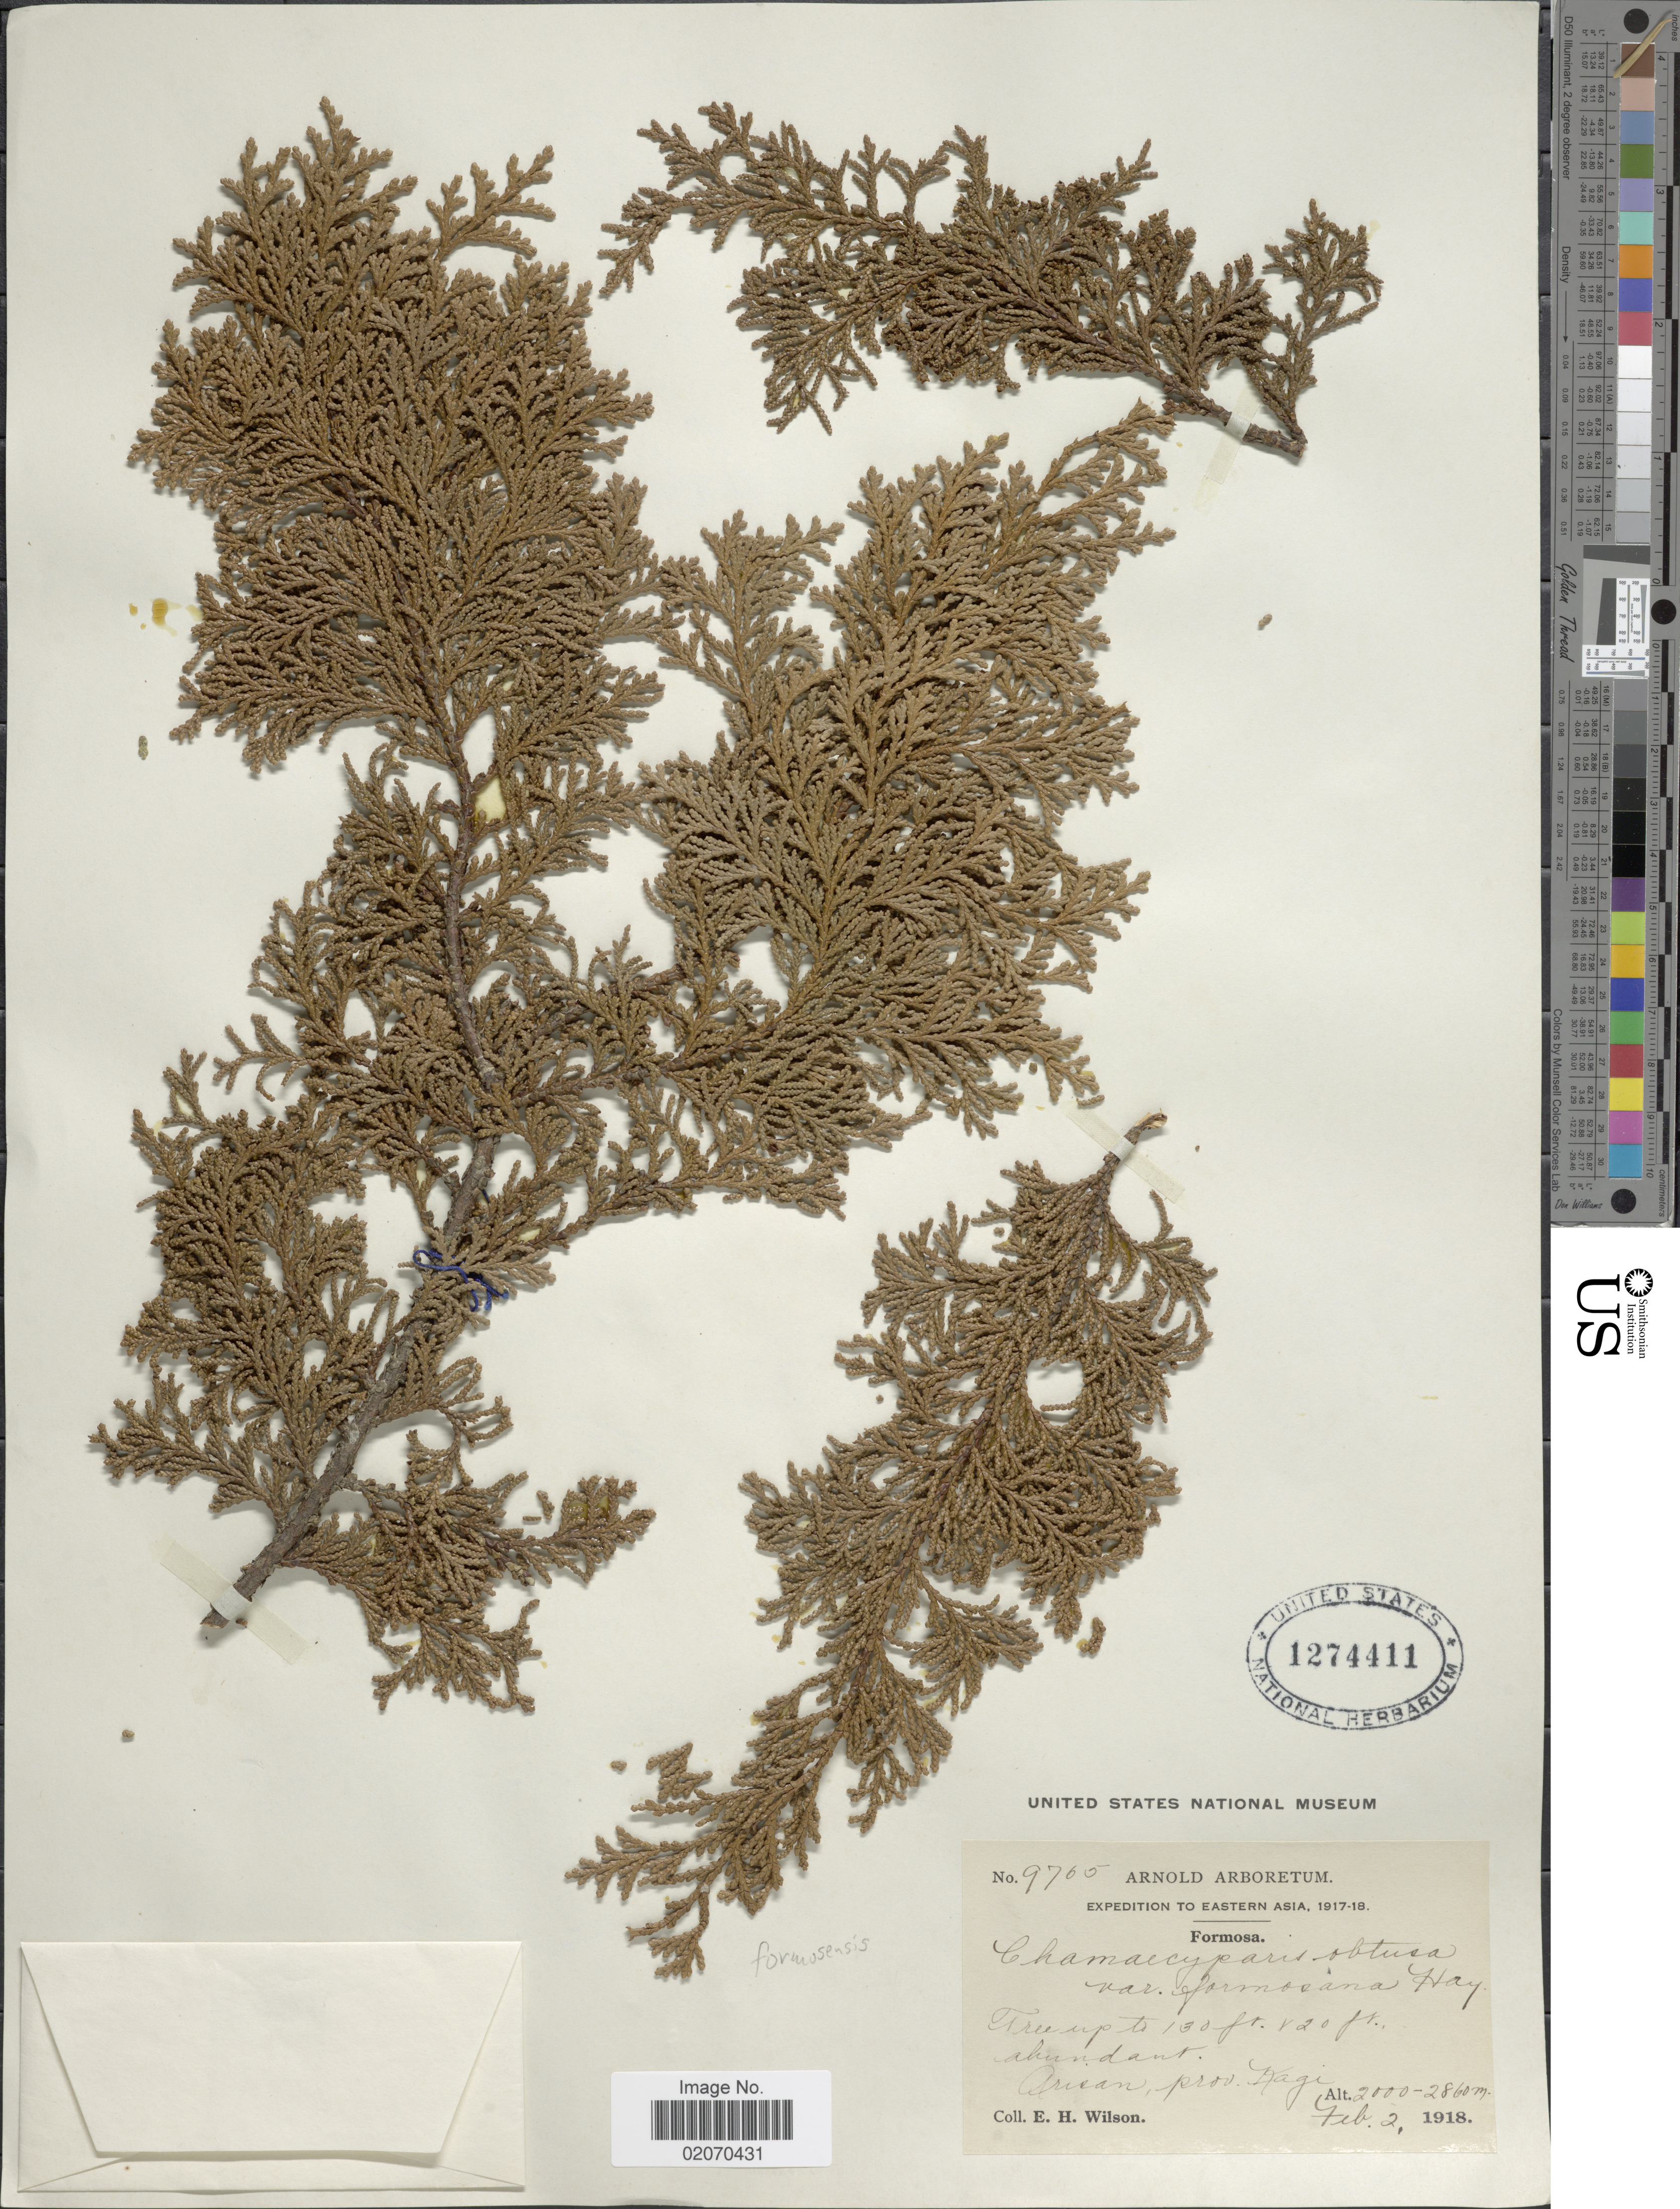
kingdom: Plantae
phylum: Tracheophyta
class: Pinopsida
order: Pinales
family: Cupressaceae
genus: Chamaecyparis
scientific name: Chamaecyparis obtusa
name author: (Siebold & Zucc.) Endl.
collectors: E. Wilson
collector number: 9765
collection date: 1918-02-02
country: Taiwan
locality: Arisan, prov. Kagi. Formosa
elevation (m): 2000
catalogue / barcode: US 1274411